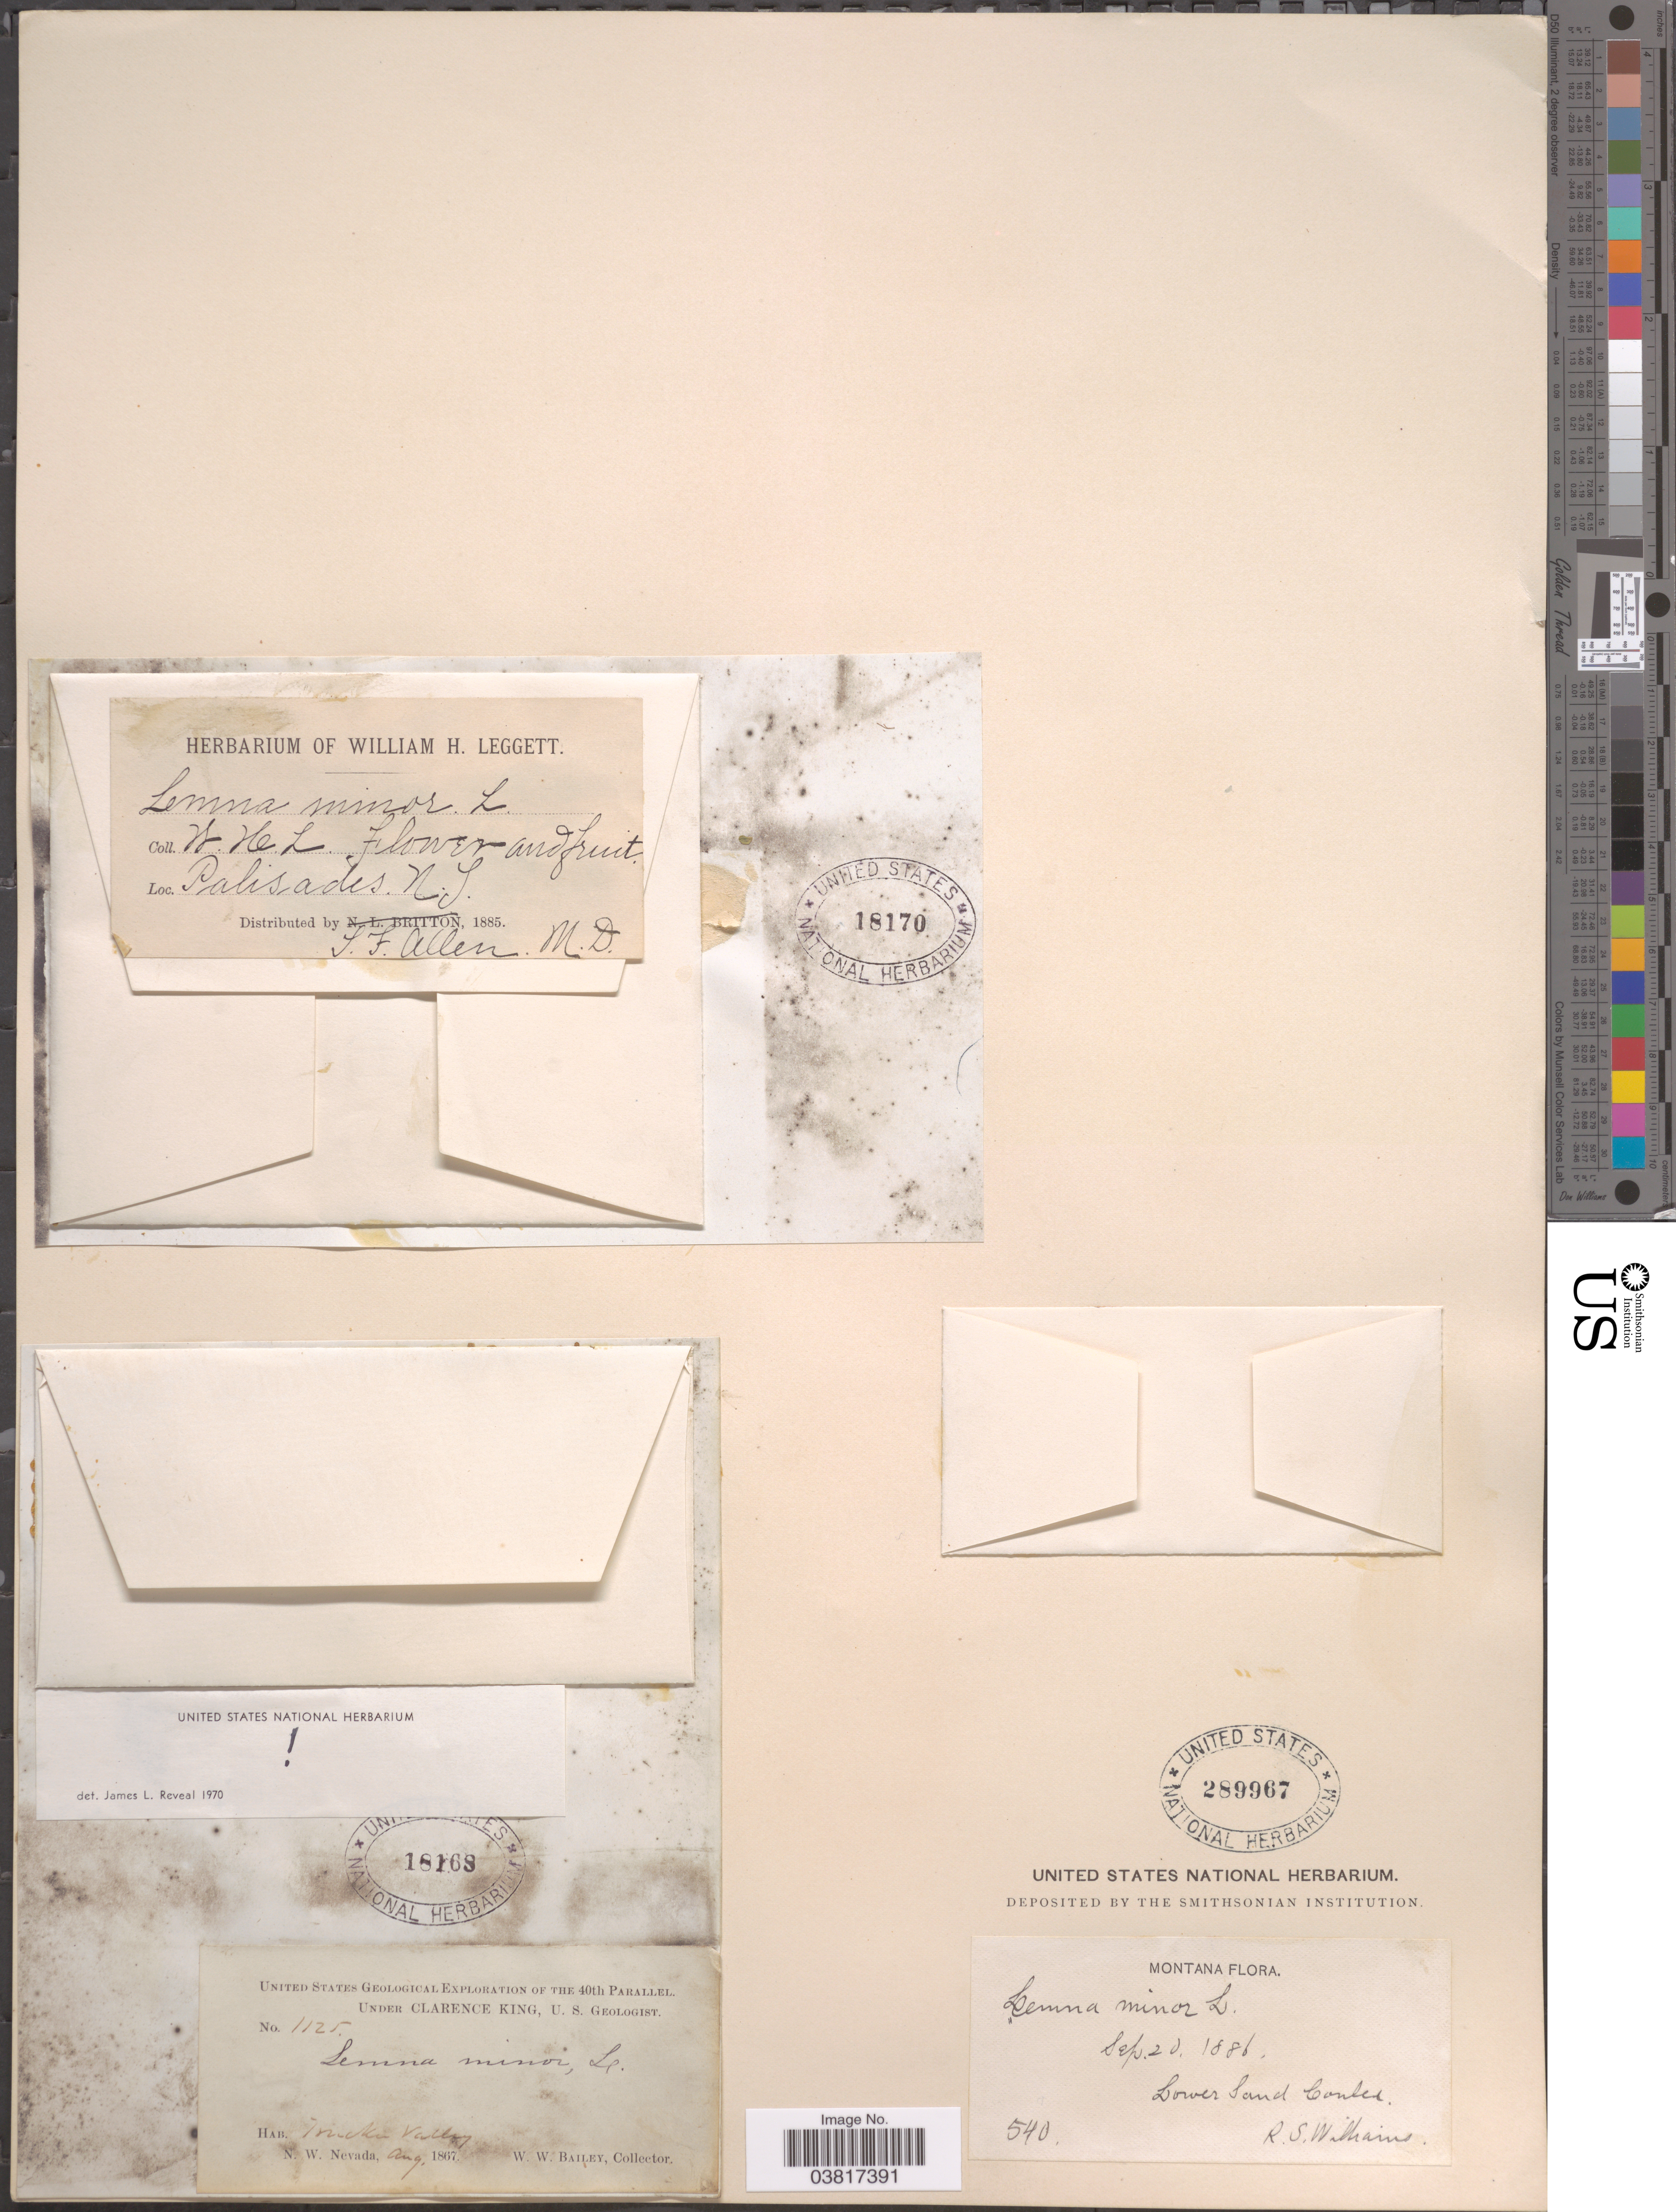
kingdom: Plantae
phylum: Tracheophyta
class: Liliopsida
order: Alismatales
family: Araceae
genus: Lemna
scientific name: Lemna minor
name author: L.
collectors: W. W. Bailey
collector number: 1125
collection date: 1867-08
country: United States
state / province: Nevada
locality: Truckee Valley. N. W. Nevada.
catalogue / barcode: US 18168-2